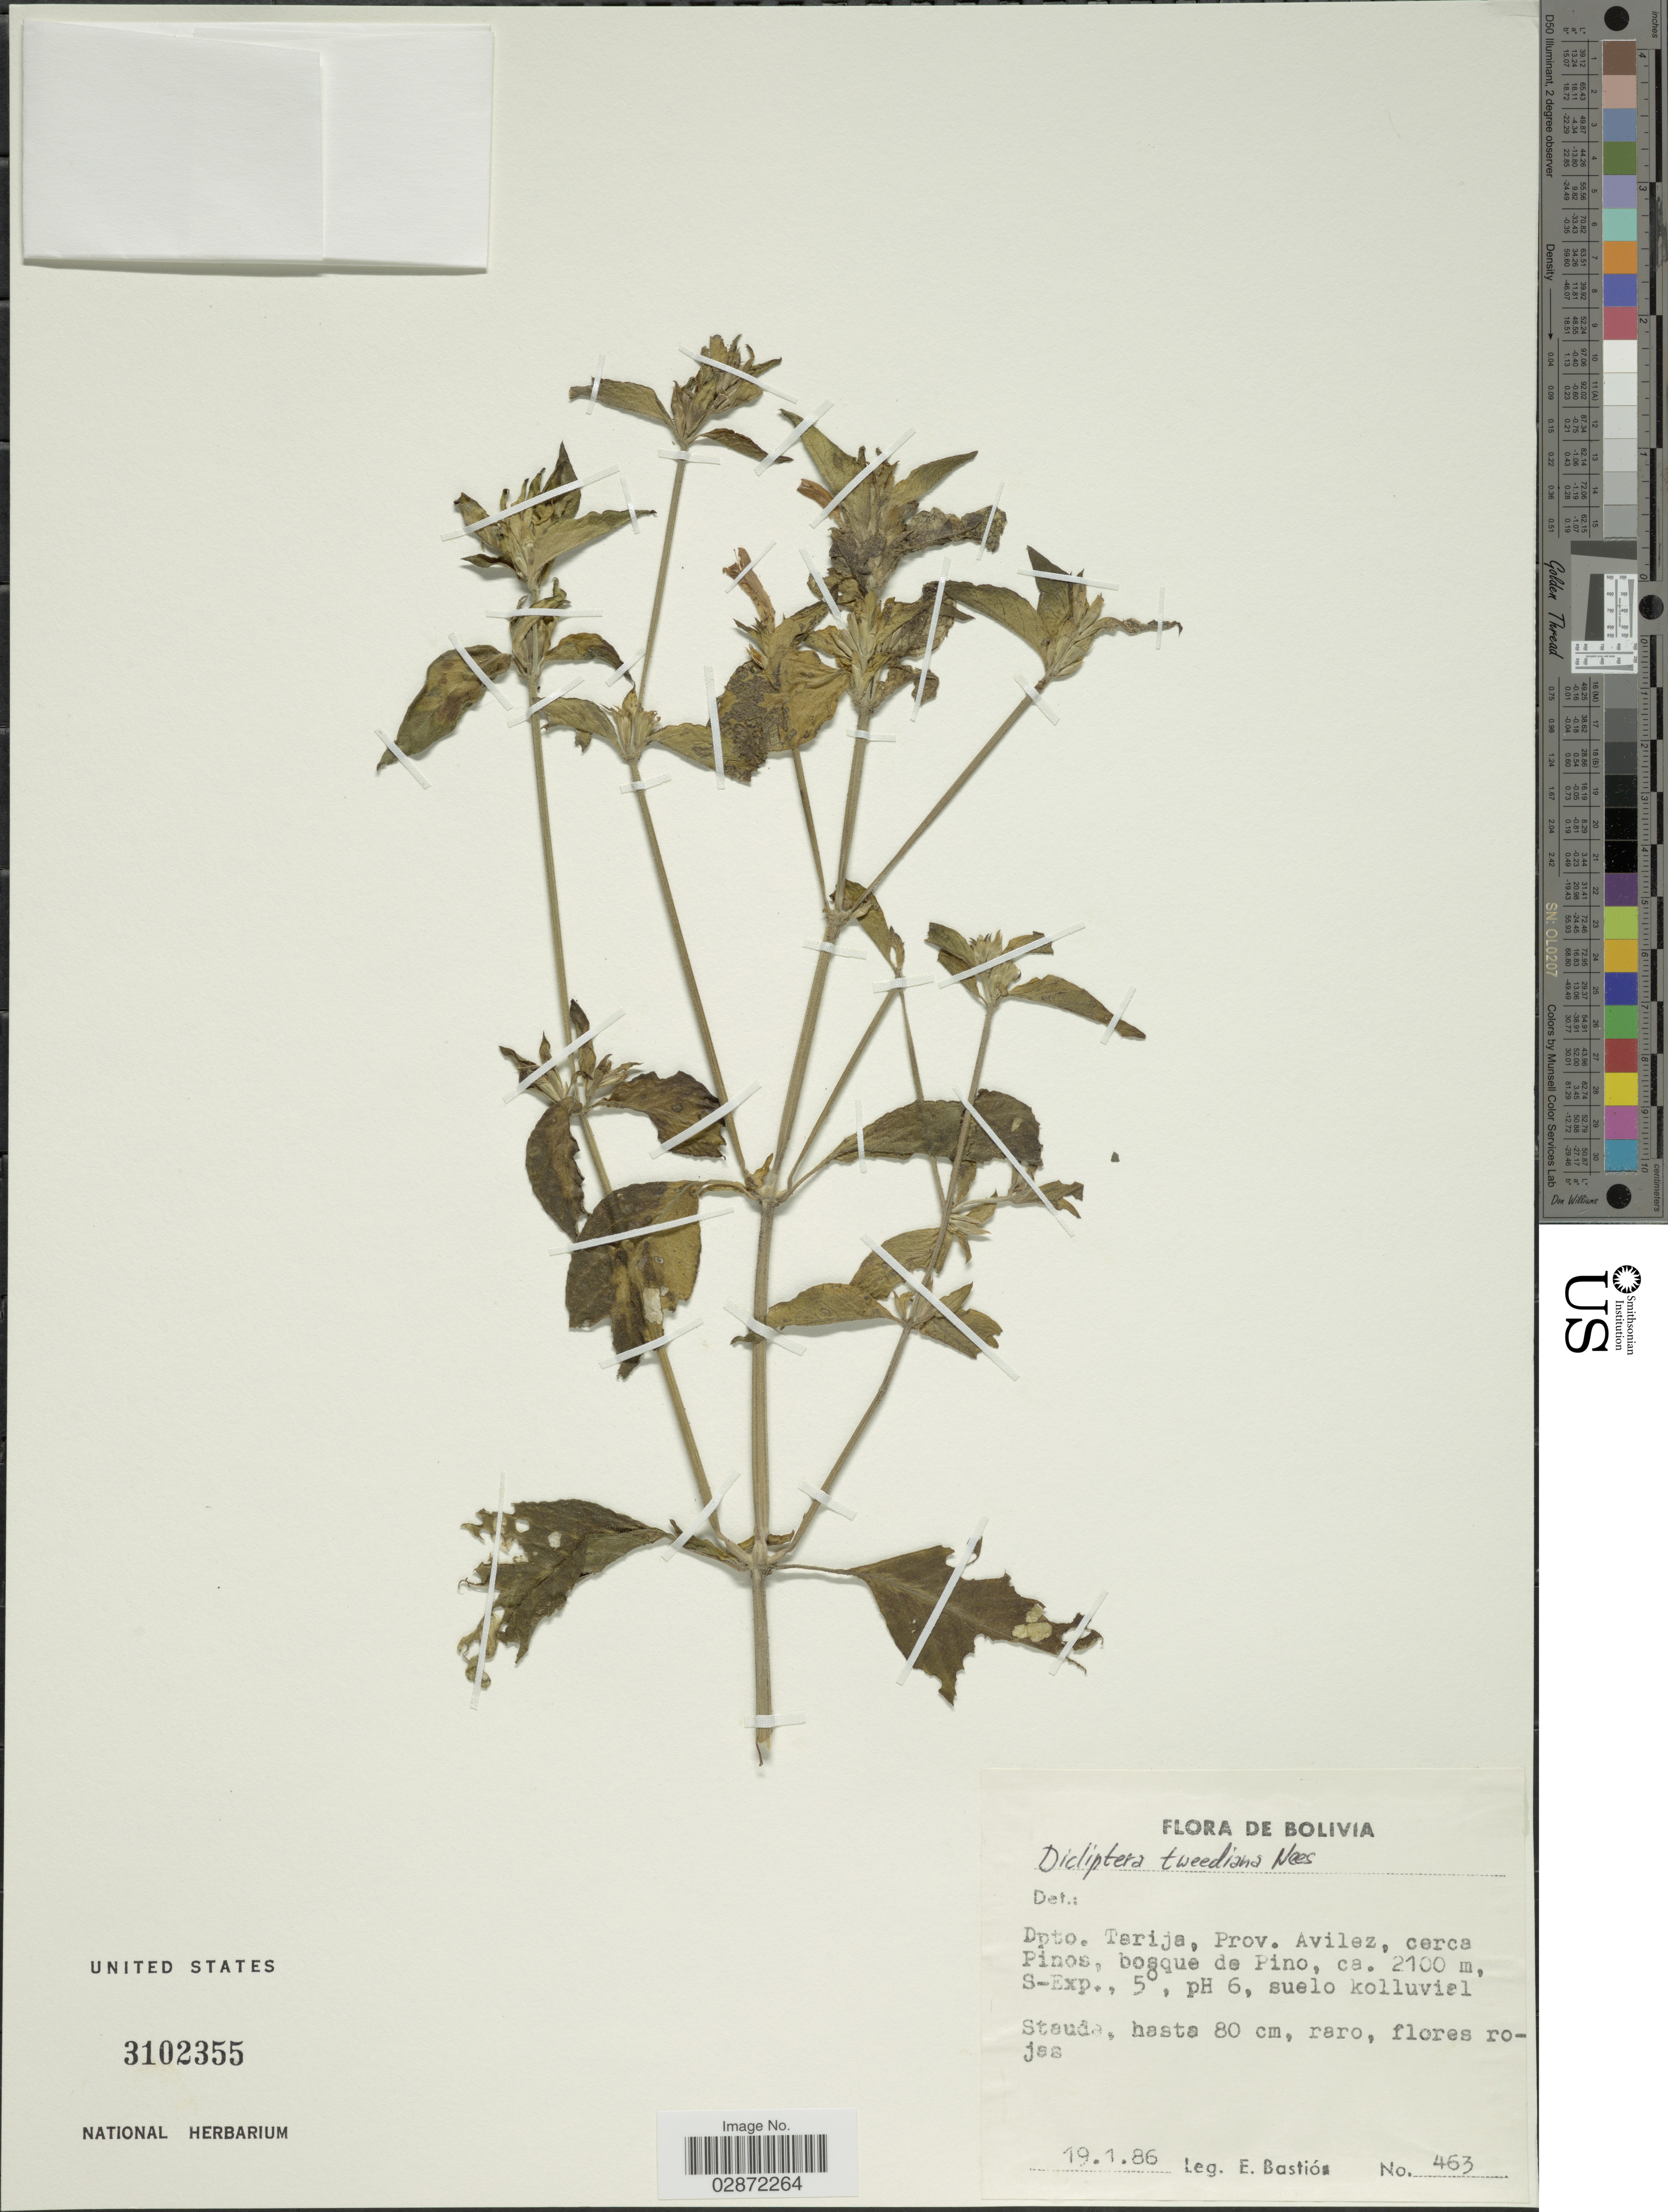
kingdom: Plantae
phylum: Tracheophyta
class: Magnoliopsida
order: Lamiales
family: Acanthaceae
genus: Dicliptera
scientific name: Dicliptera squarrosa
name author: Nees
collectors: E. Bastion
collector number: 463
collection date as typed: Transcribed d/m/y: 19/1/86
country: Bolivia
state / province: Tarija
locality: Dpto. Tarija, Prov. Avilez, cerca Pinos, bosque de Pino.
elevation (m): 2100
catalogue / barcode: US 3102355